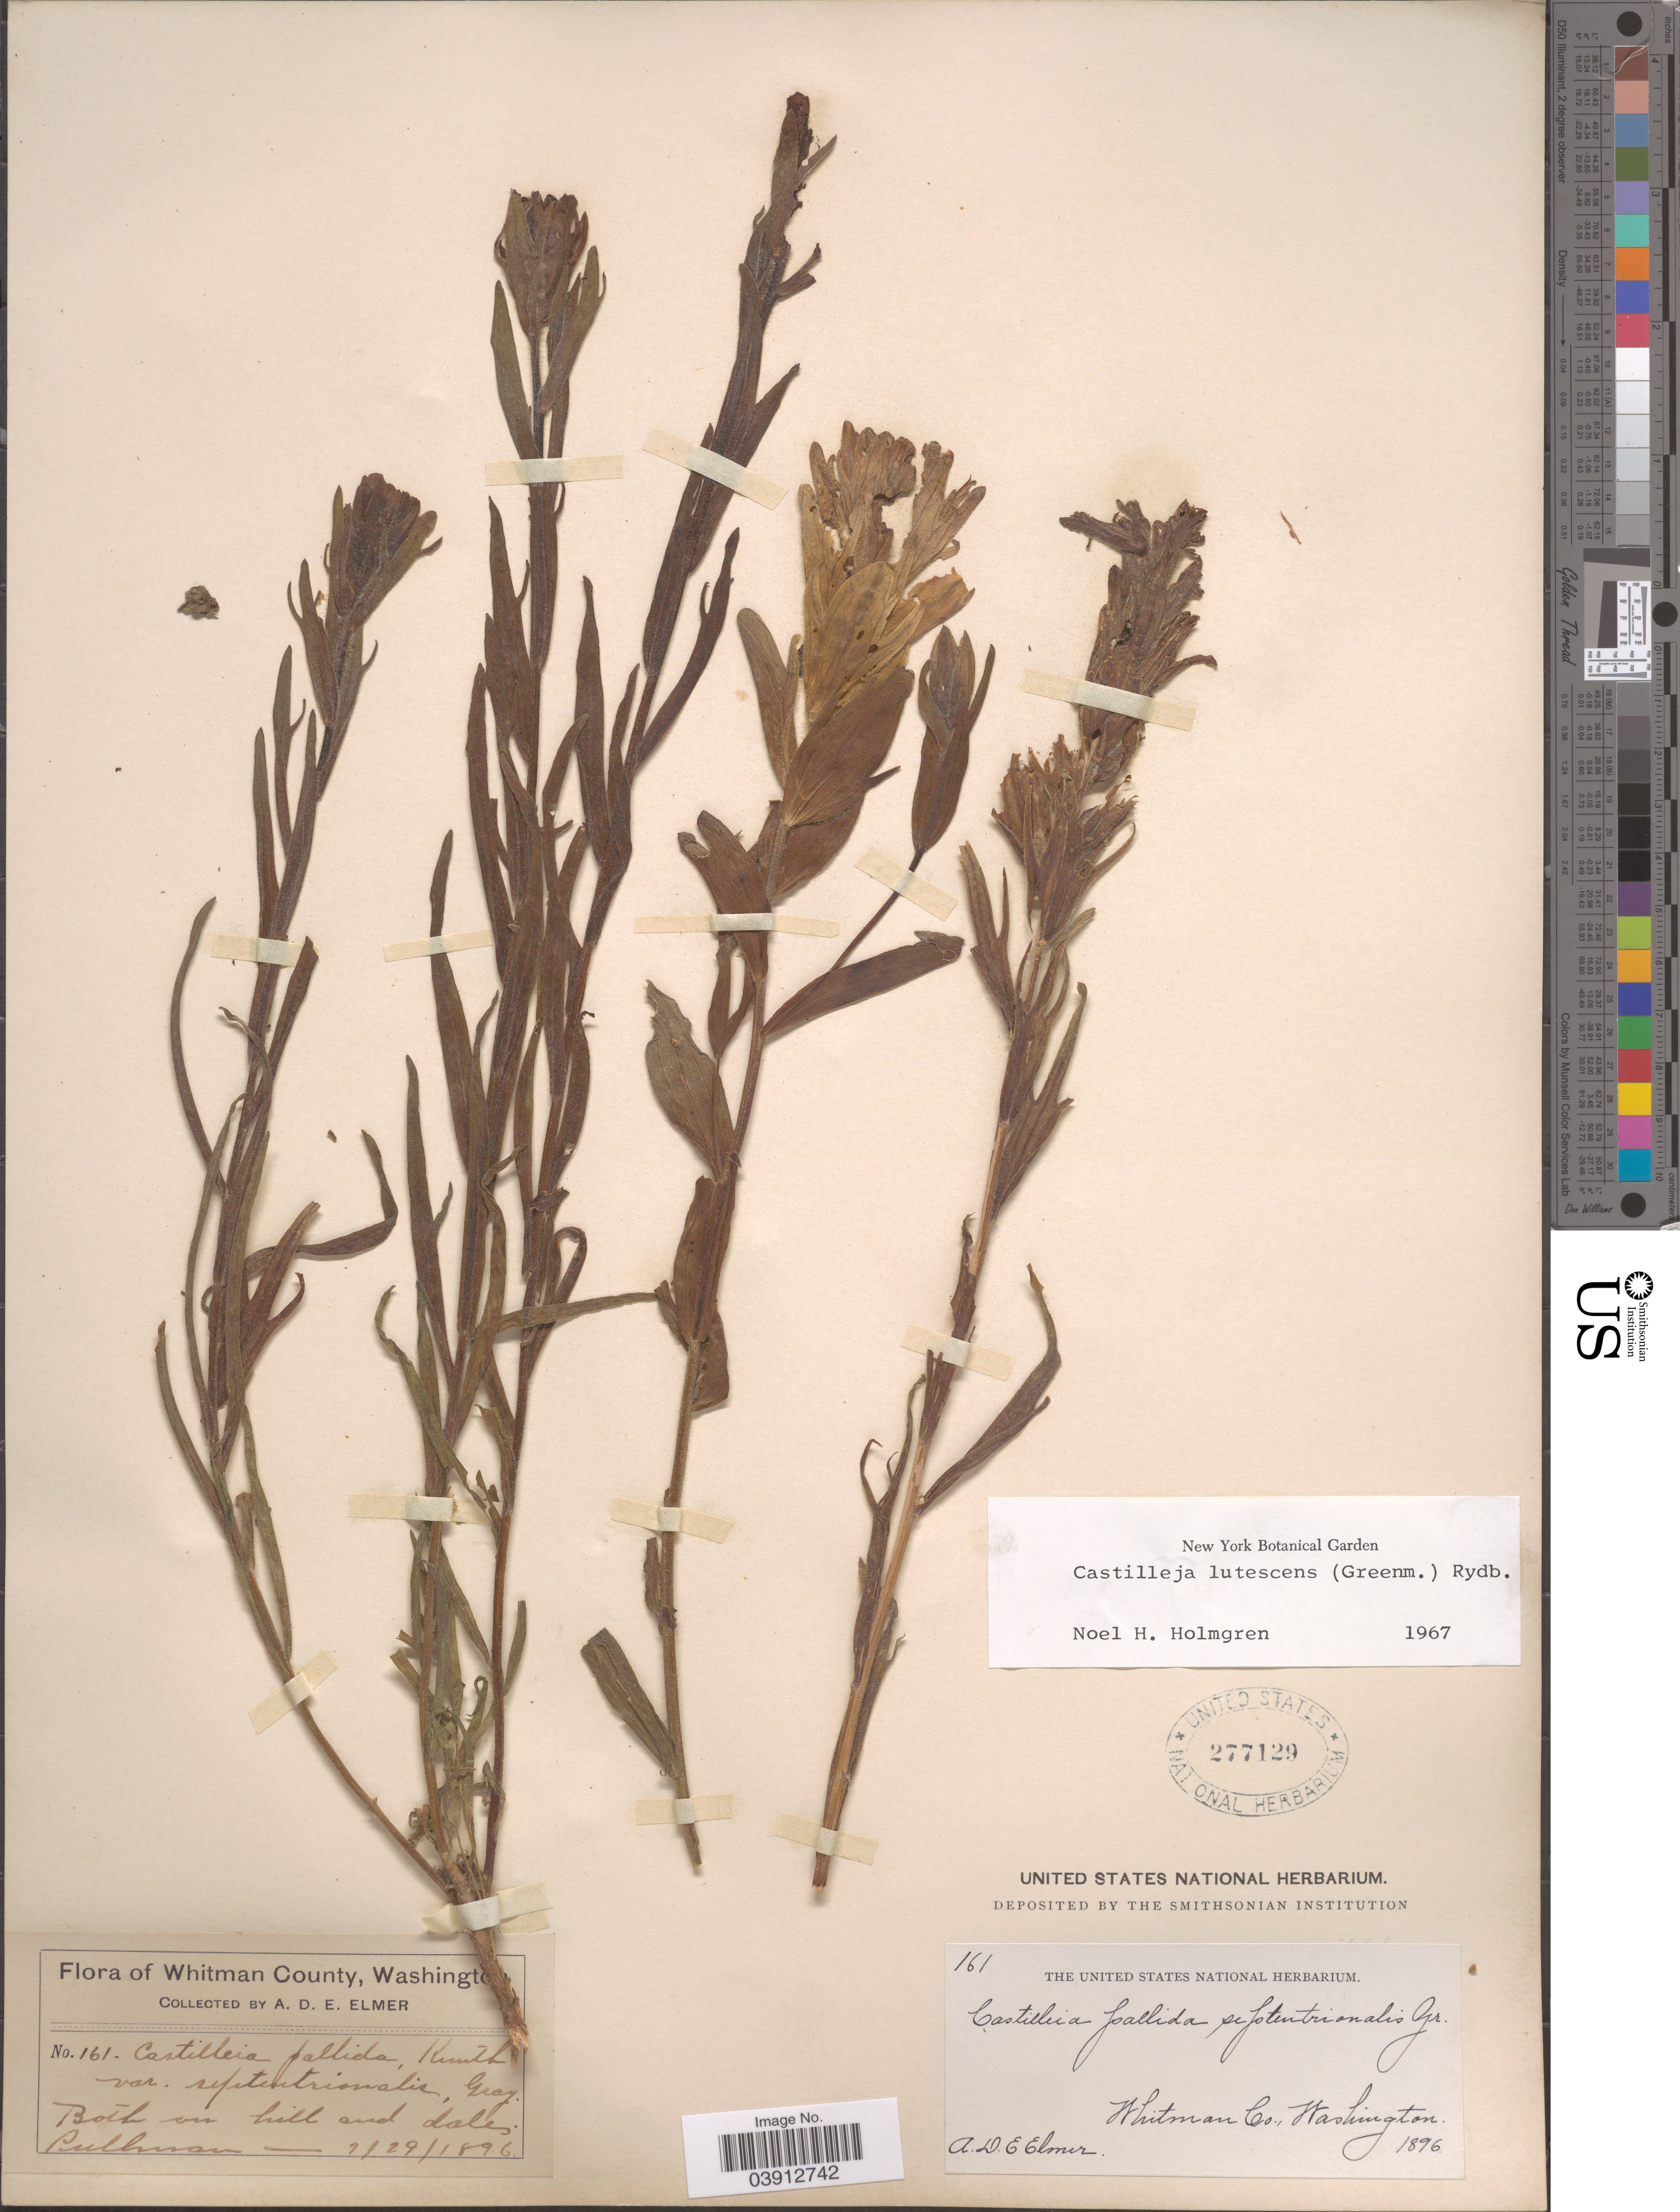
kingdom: Plantae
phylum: Tracheophyta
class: Magnoliopsida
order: Lamiales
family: Orobanchaceae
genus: Castilleja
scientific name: Castilleja lutescens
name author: (Greenm.) Rydb.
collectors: A. D. E. Elmer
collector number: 161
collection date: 1896-07-29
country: United States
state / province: Washington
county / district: Whitman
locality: Whitman County. Pullman.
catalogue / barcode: US 277129